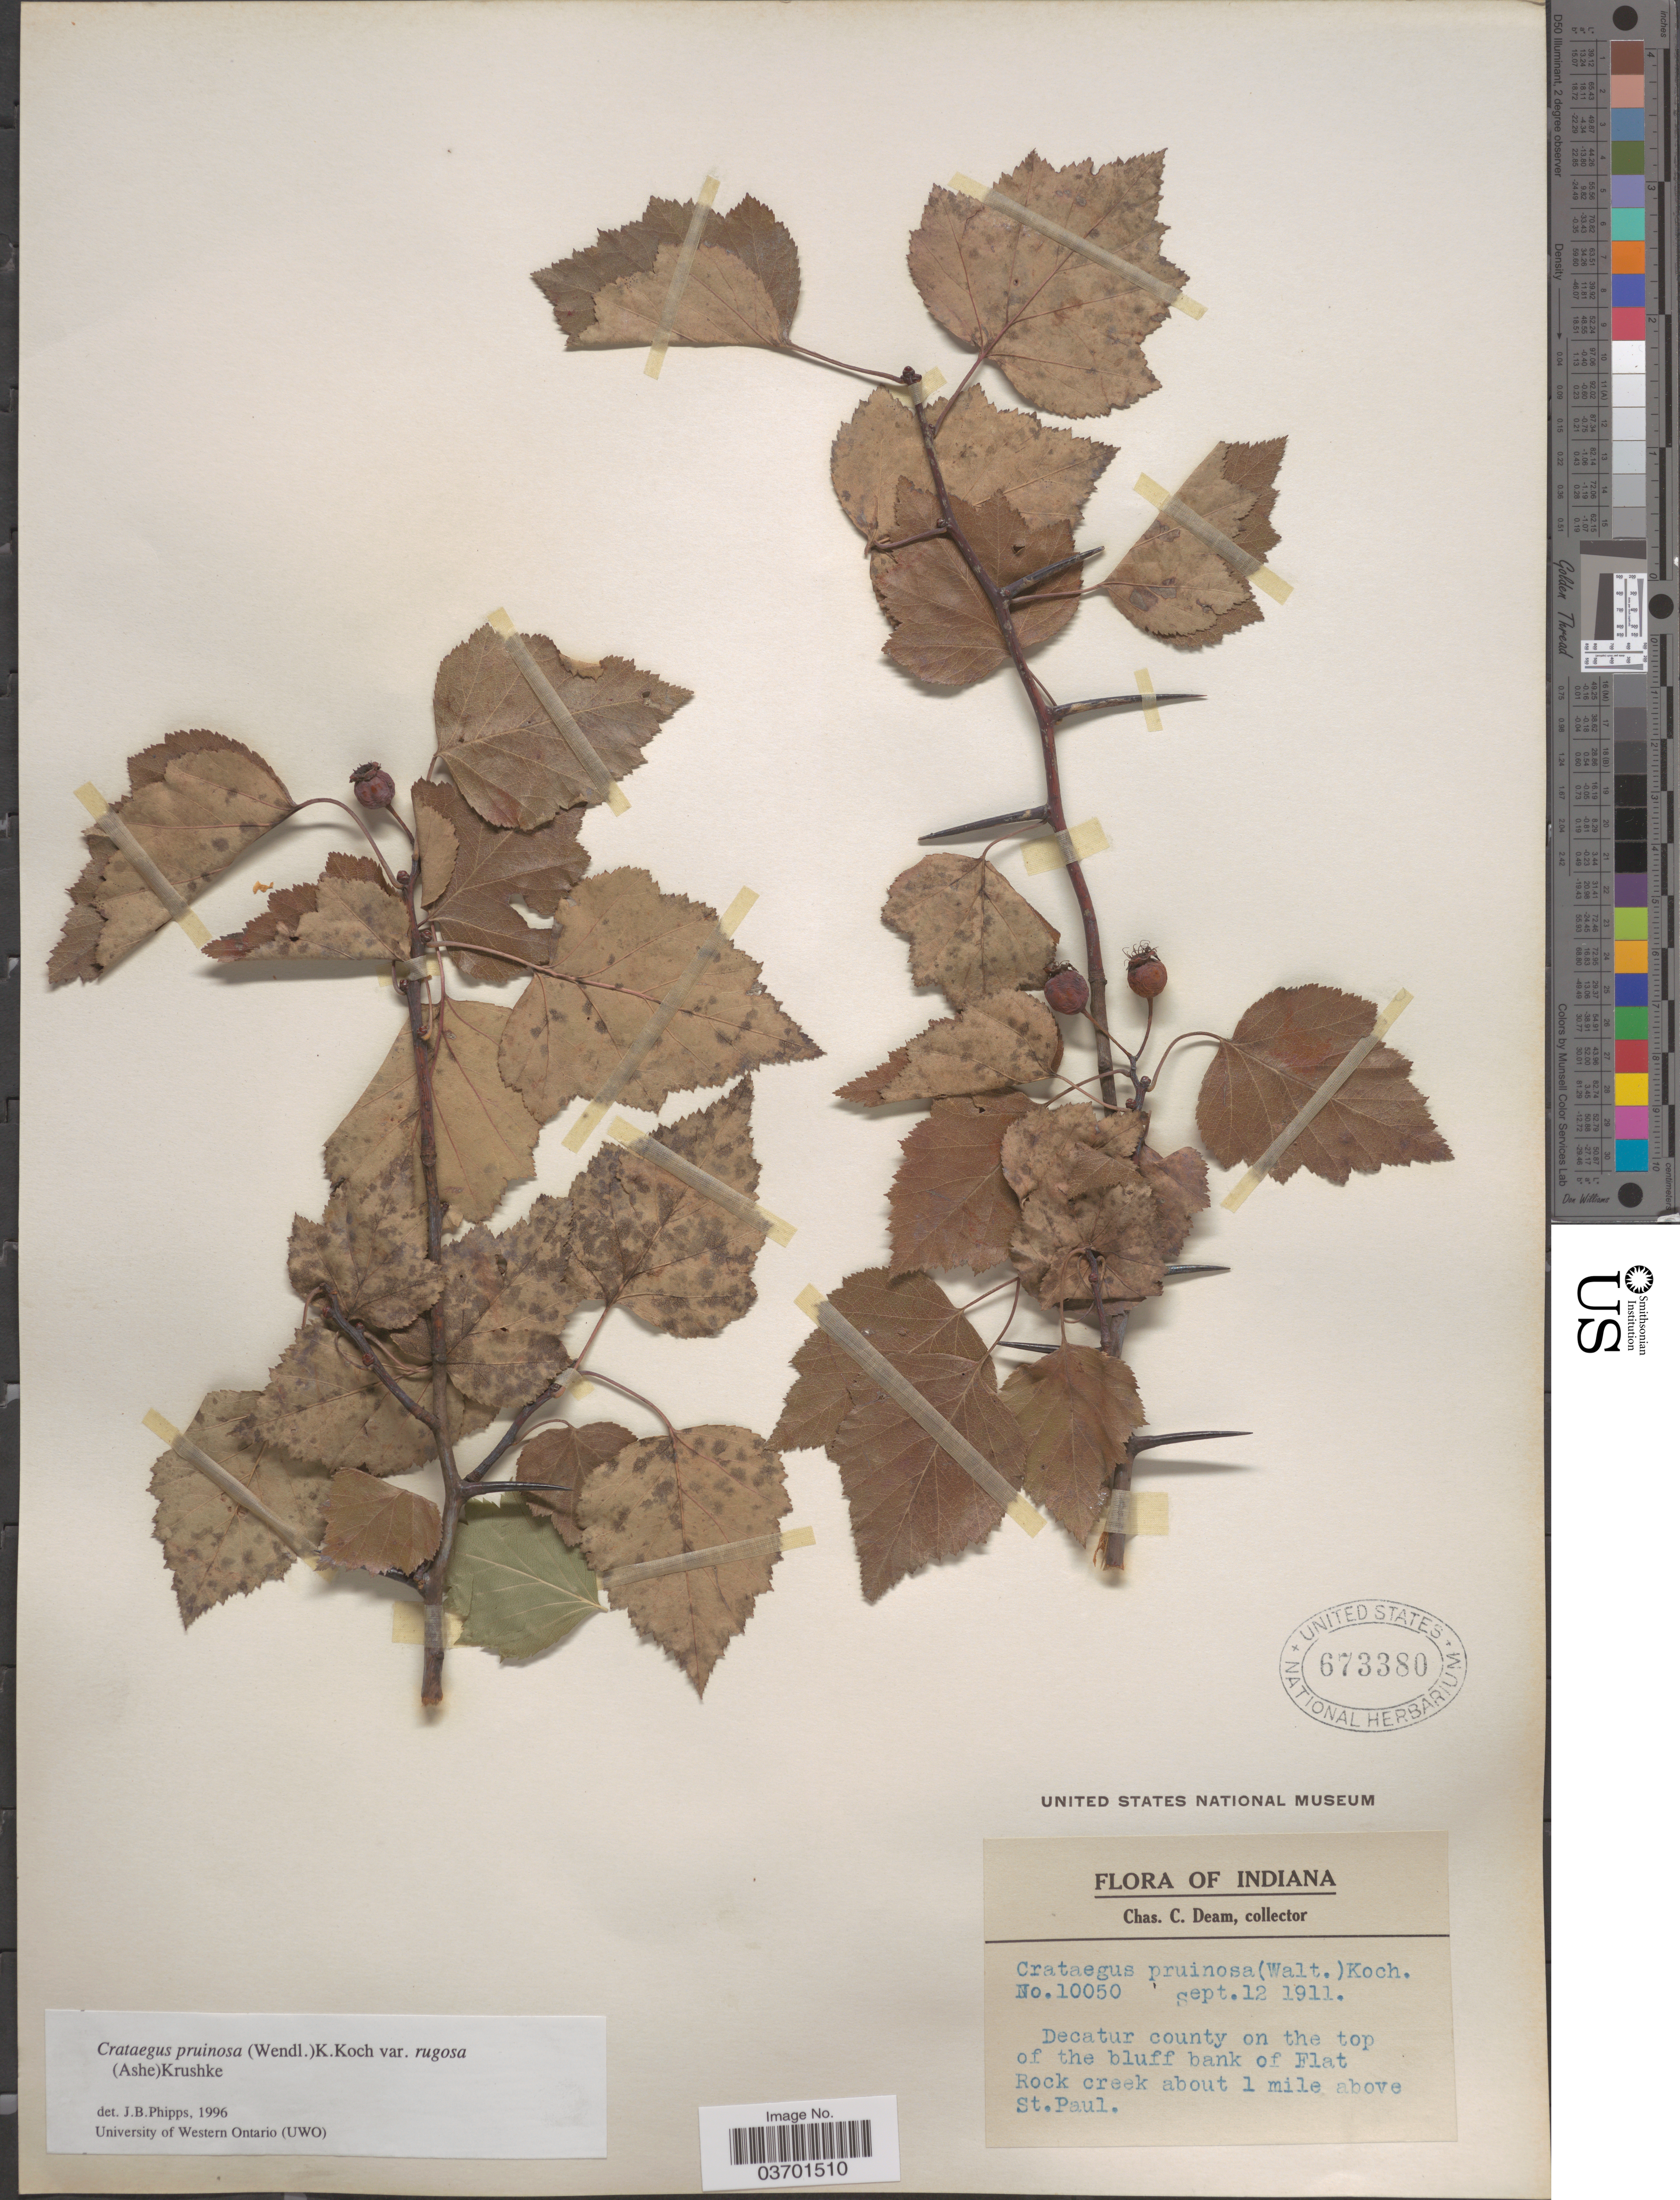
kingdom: Plantae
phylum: Tracheophyta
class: Magnoliopsida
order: Rosales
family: Rosaceae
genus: Crataegus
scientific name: Crataegus pruinosa var. rugosa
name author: (Ashe) Kruschke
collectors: C. C. Deam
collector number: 10050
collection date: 1911-09-12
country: United States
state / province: Indiana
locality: Decatur county on the top of the bluff bank of Flat Rock creek about 1 mile above St. Paul.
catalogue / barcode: US 673380